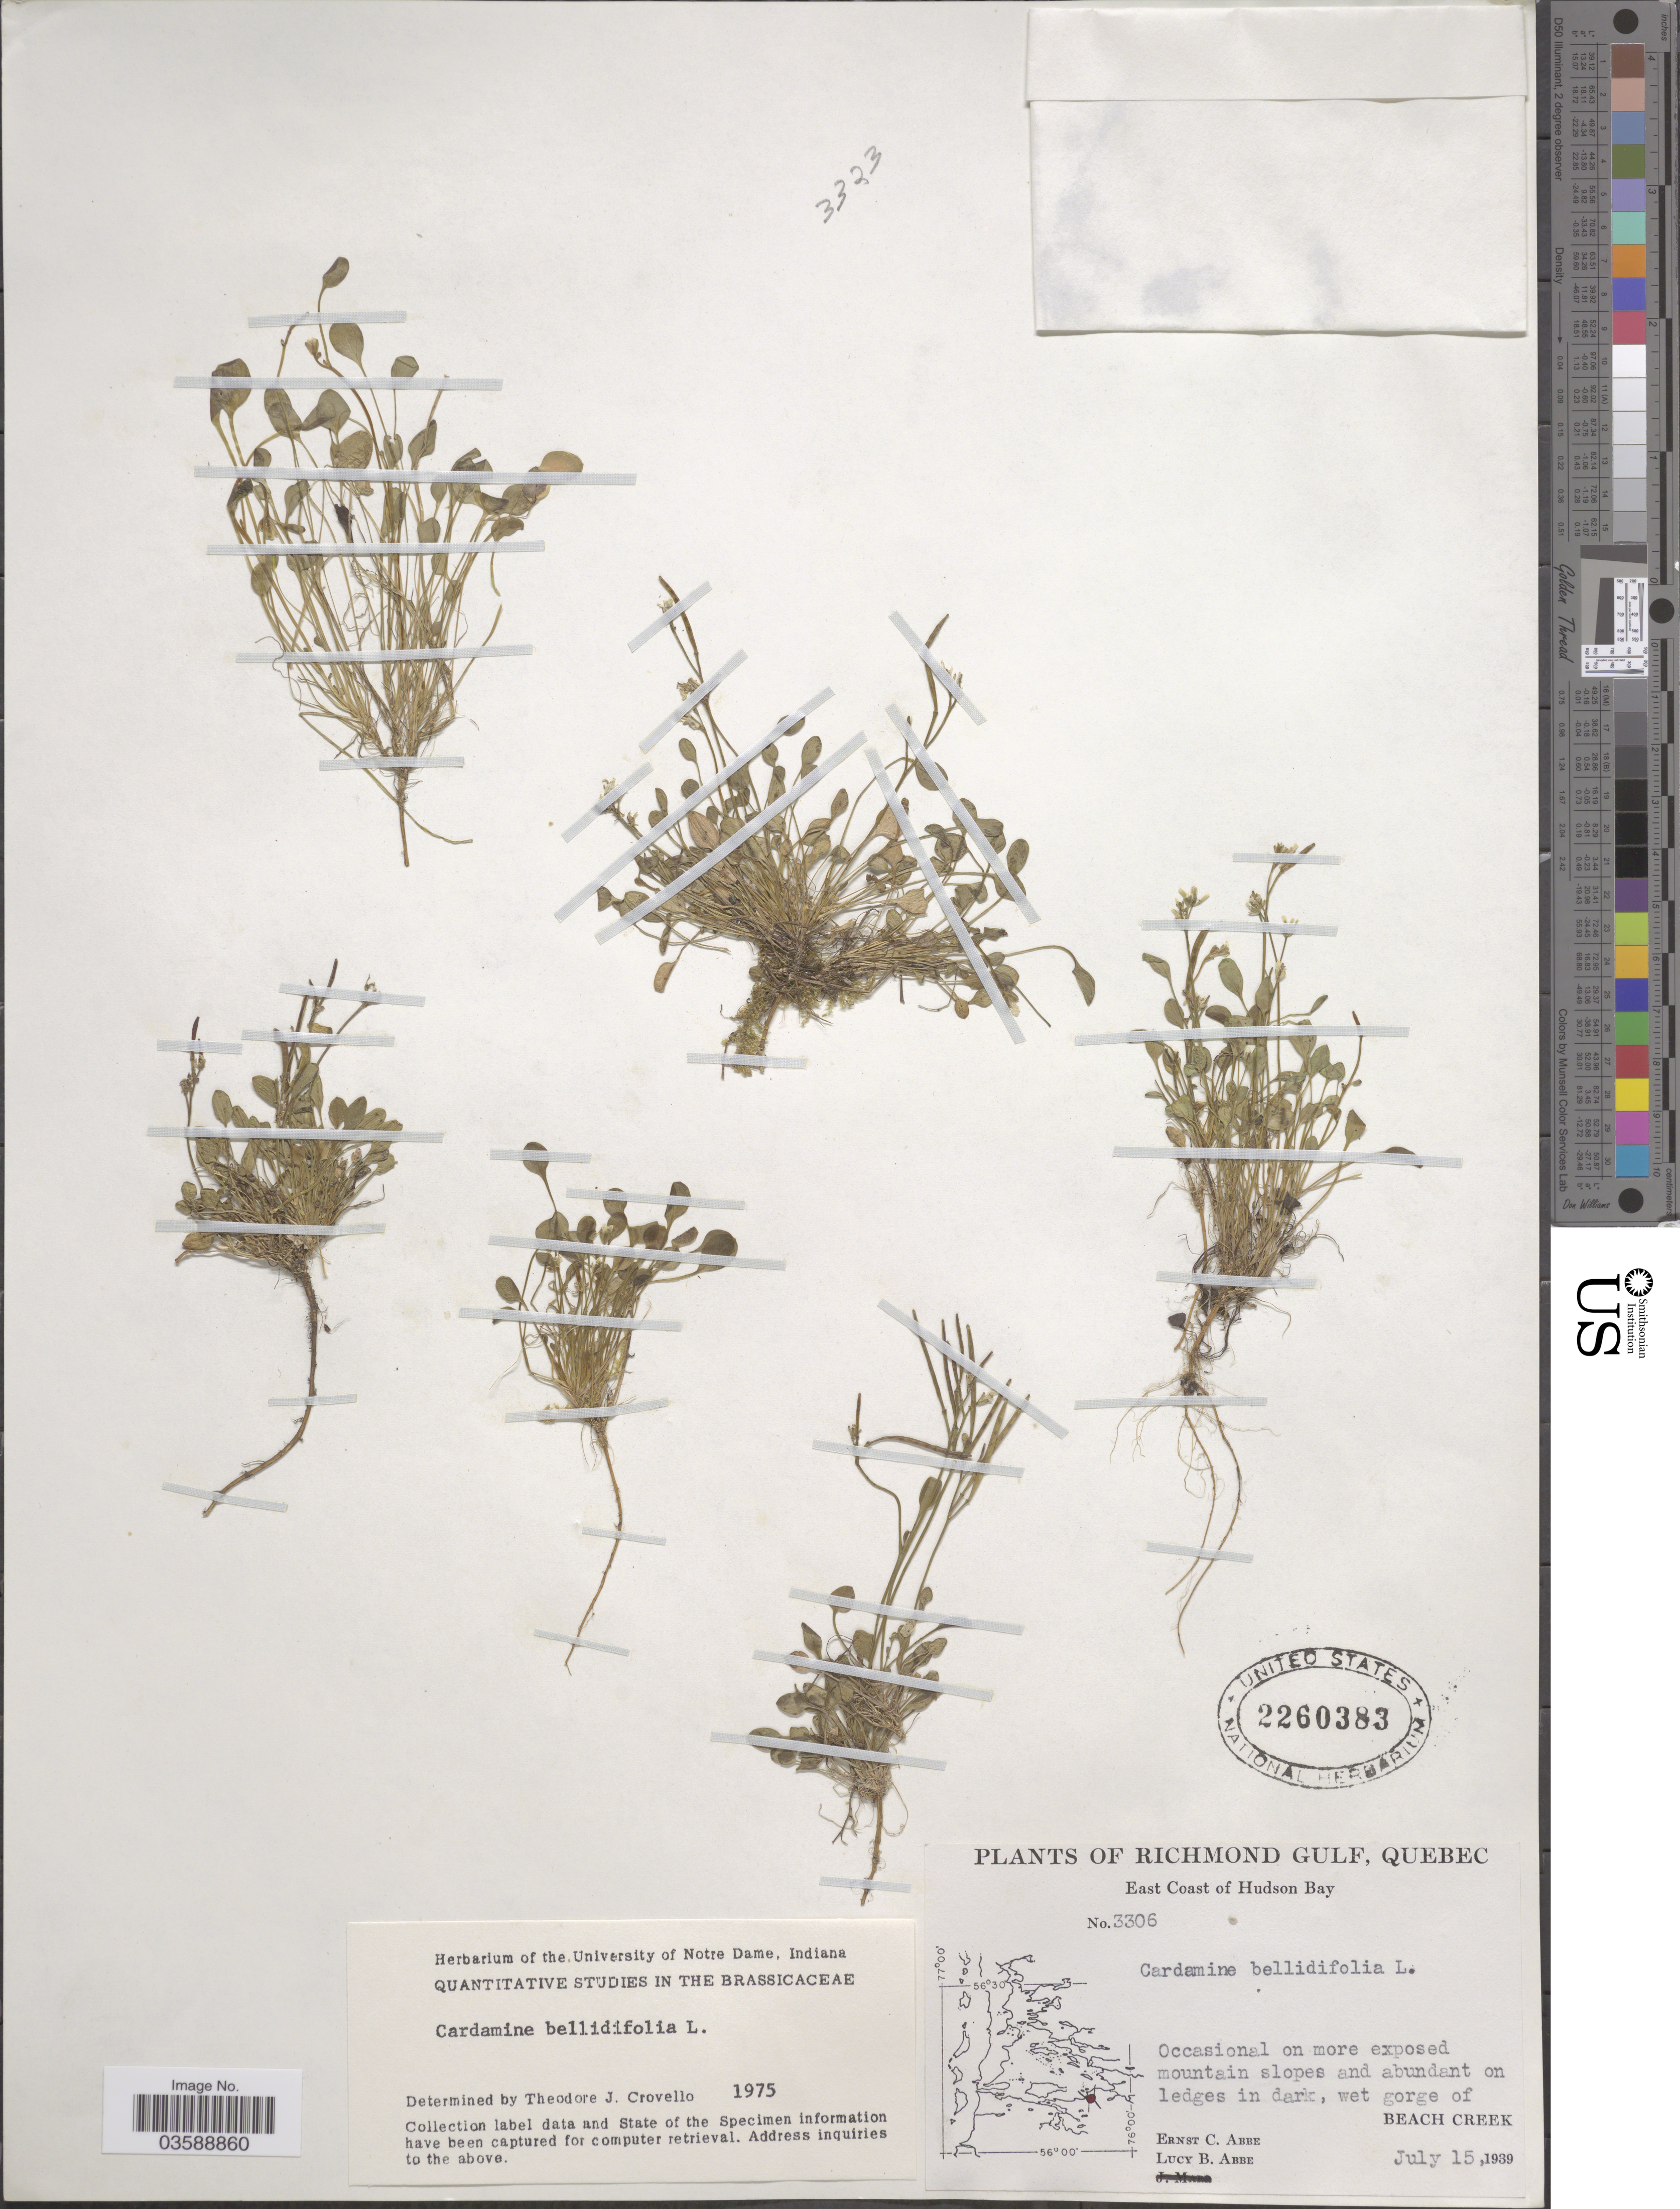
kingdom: Plantae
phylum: Tracheophyta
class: Magnoliopsida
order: Brassicales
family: Brassicaceae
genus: Cardamine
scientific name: Cardamine bellidifolia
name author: L.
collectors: E. C. Abbe & L. B. Abbe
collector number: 3306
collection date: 1939-07-15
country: Canada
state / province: Quebec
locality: Richmond Gulf. East Coast of Hudson Bay. Occasional on more exposed mountains slopes and abundant on ledges in dark, wet gorge of Beach Creek.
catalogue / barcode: US 2260383